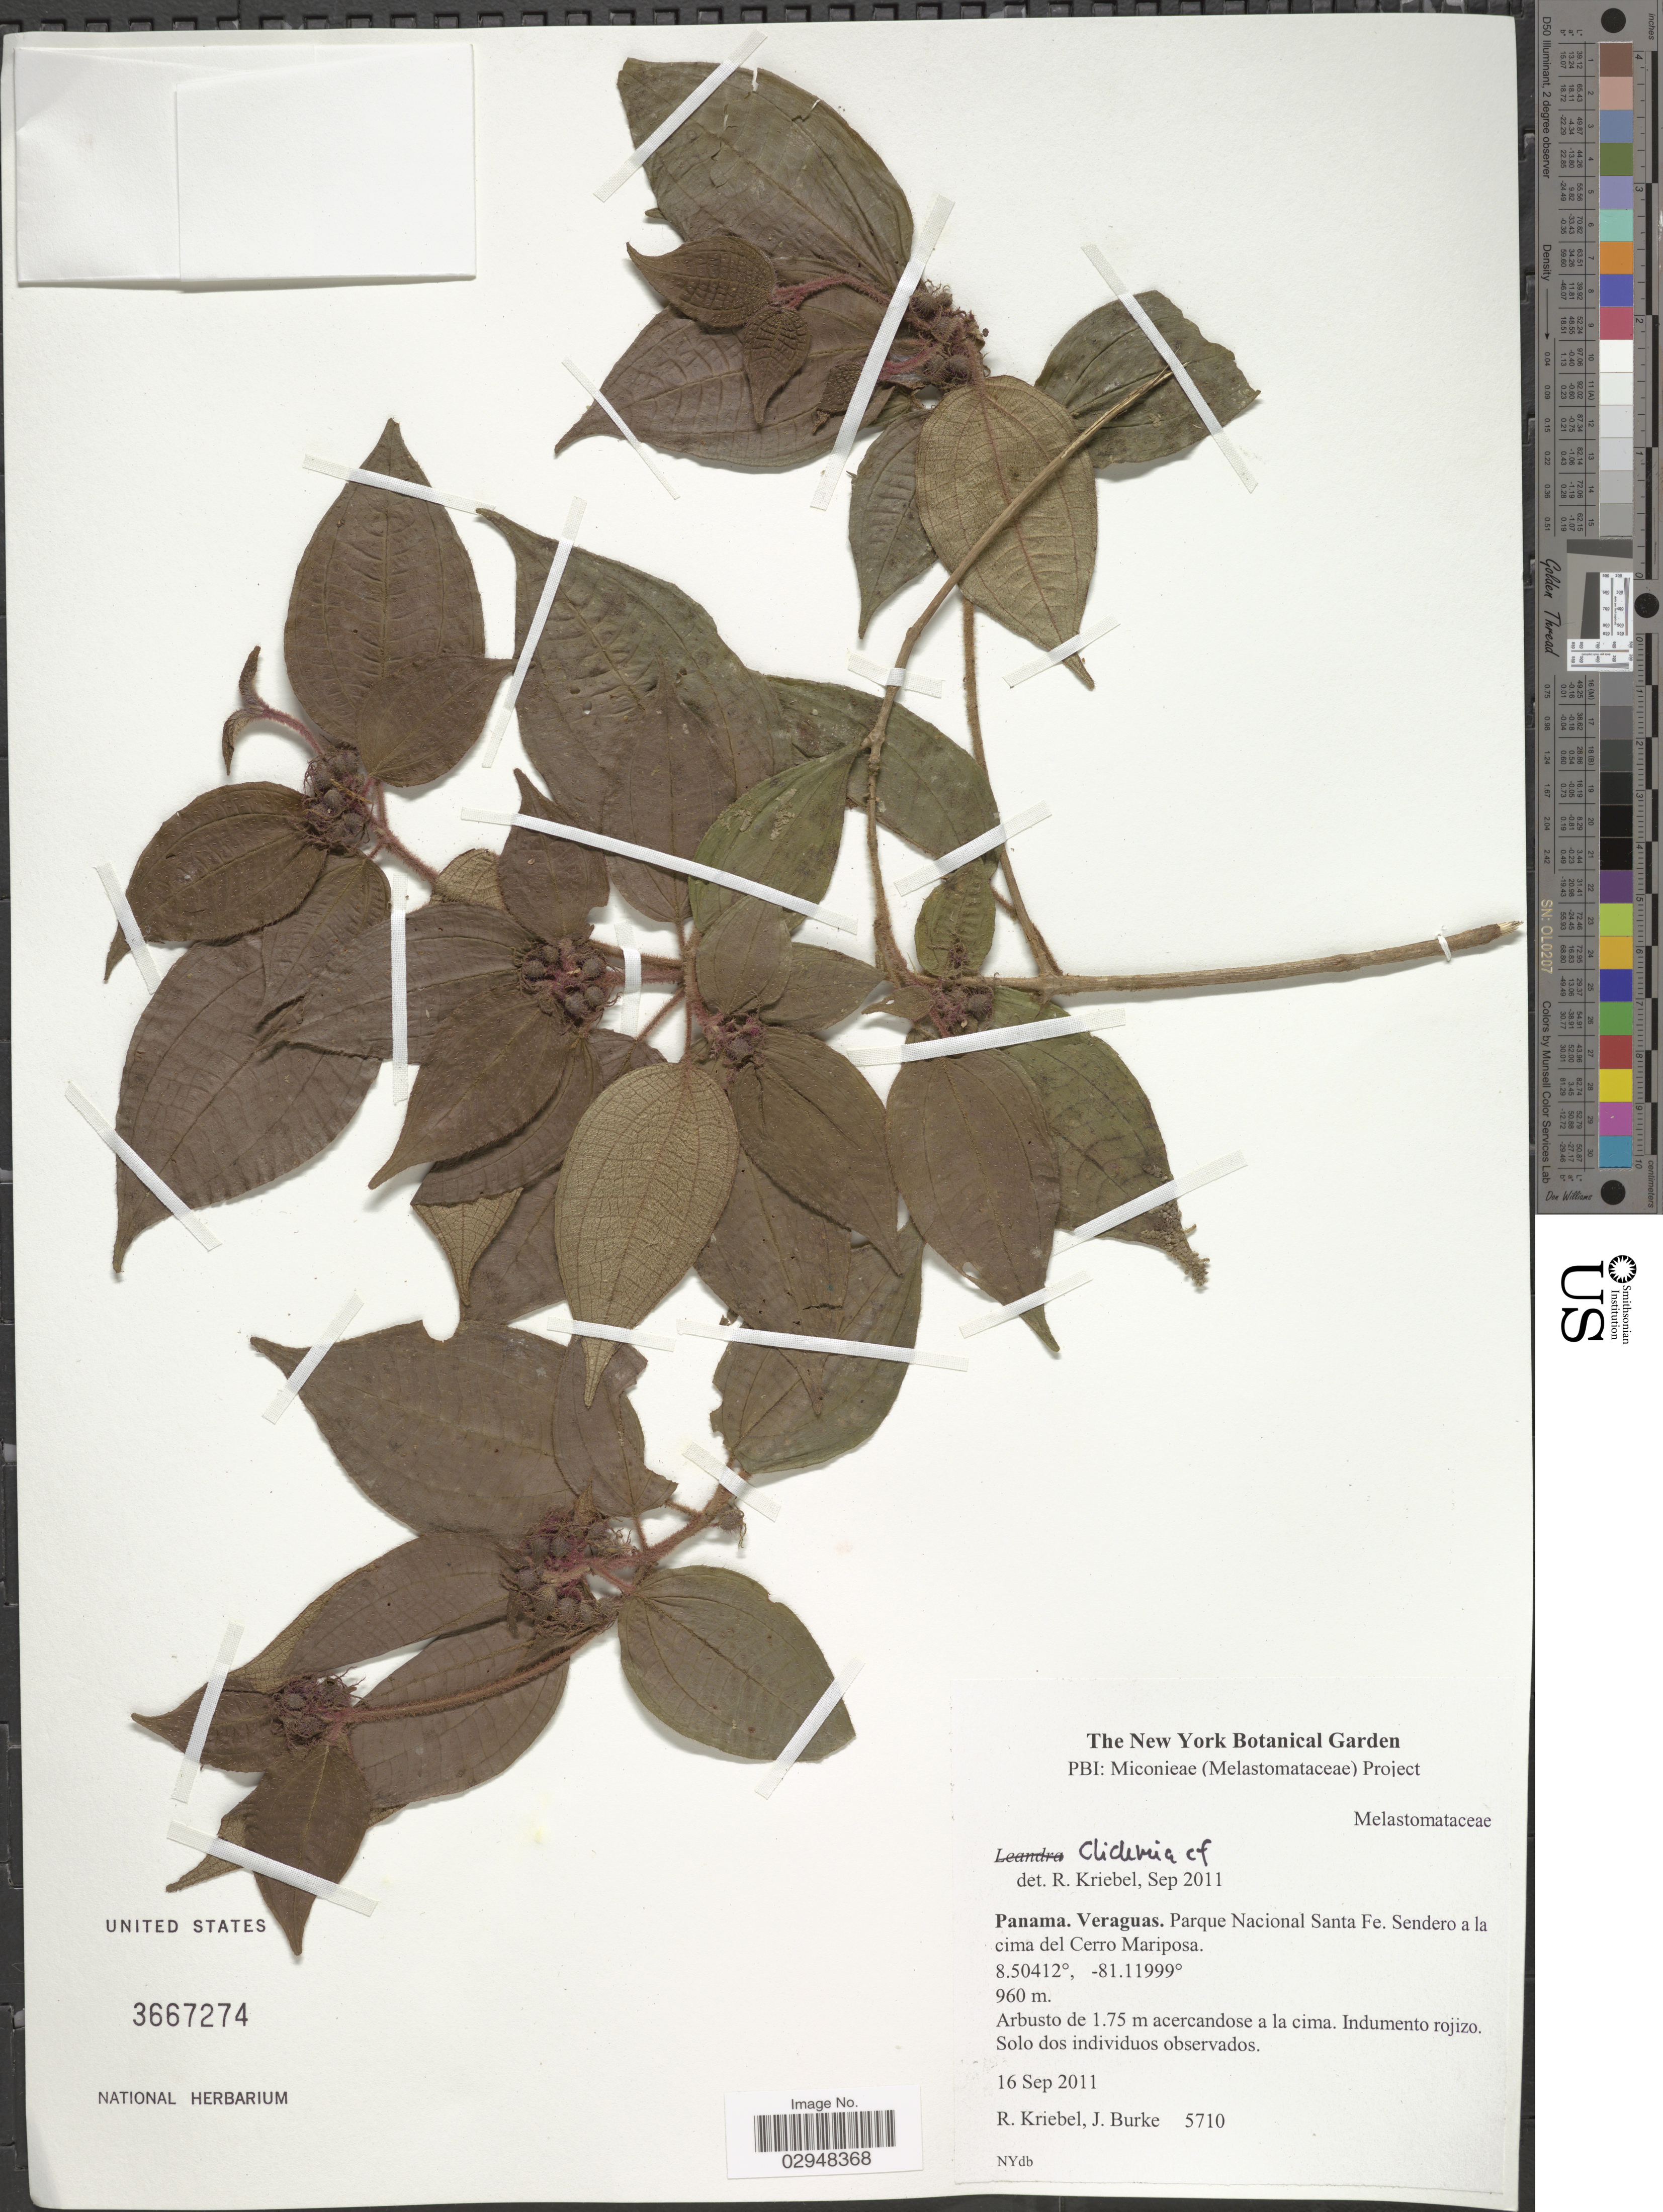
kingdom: Plantae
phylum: Tracheophyta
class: Magnoliopsida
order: Myrtales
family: Melastomataceae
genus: Clidemia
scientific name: Clidemia sp.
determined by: Michelangeli, F. A.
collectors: R. Kriebel & J. Burke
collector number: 5710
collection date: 2011-09-16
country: Panama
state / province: Veraguas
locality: Parque Nacional Santa Fe, Sendero a la cima del Cerro Mariposa.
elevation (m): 960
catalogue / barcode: US 3667274